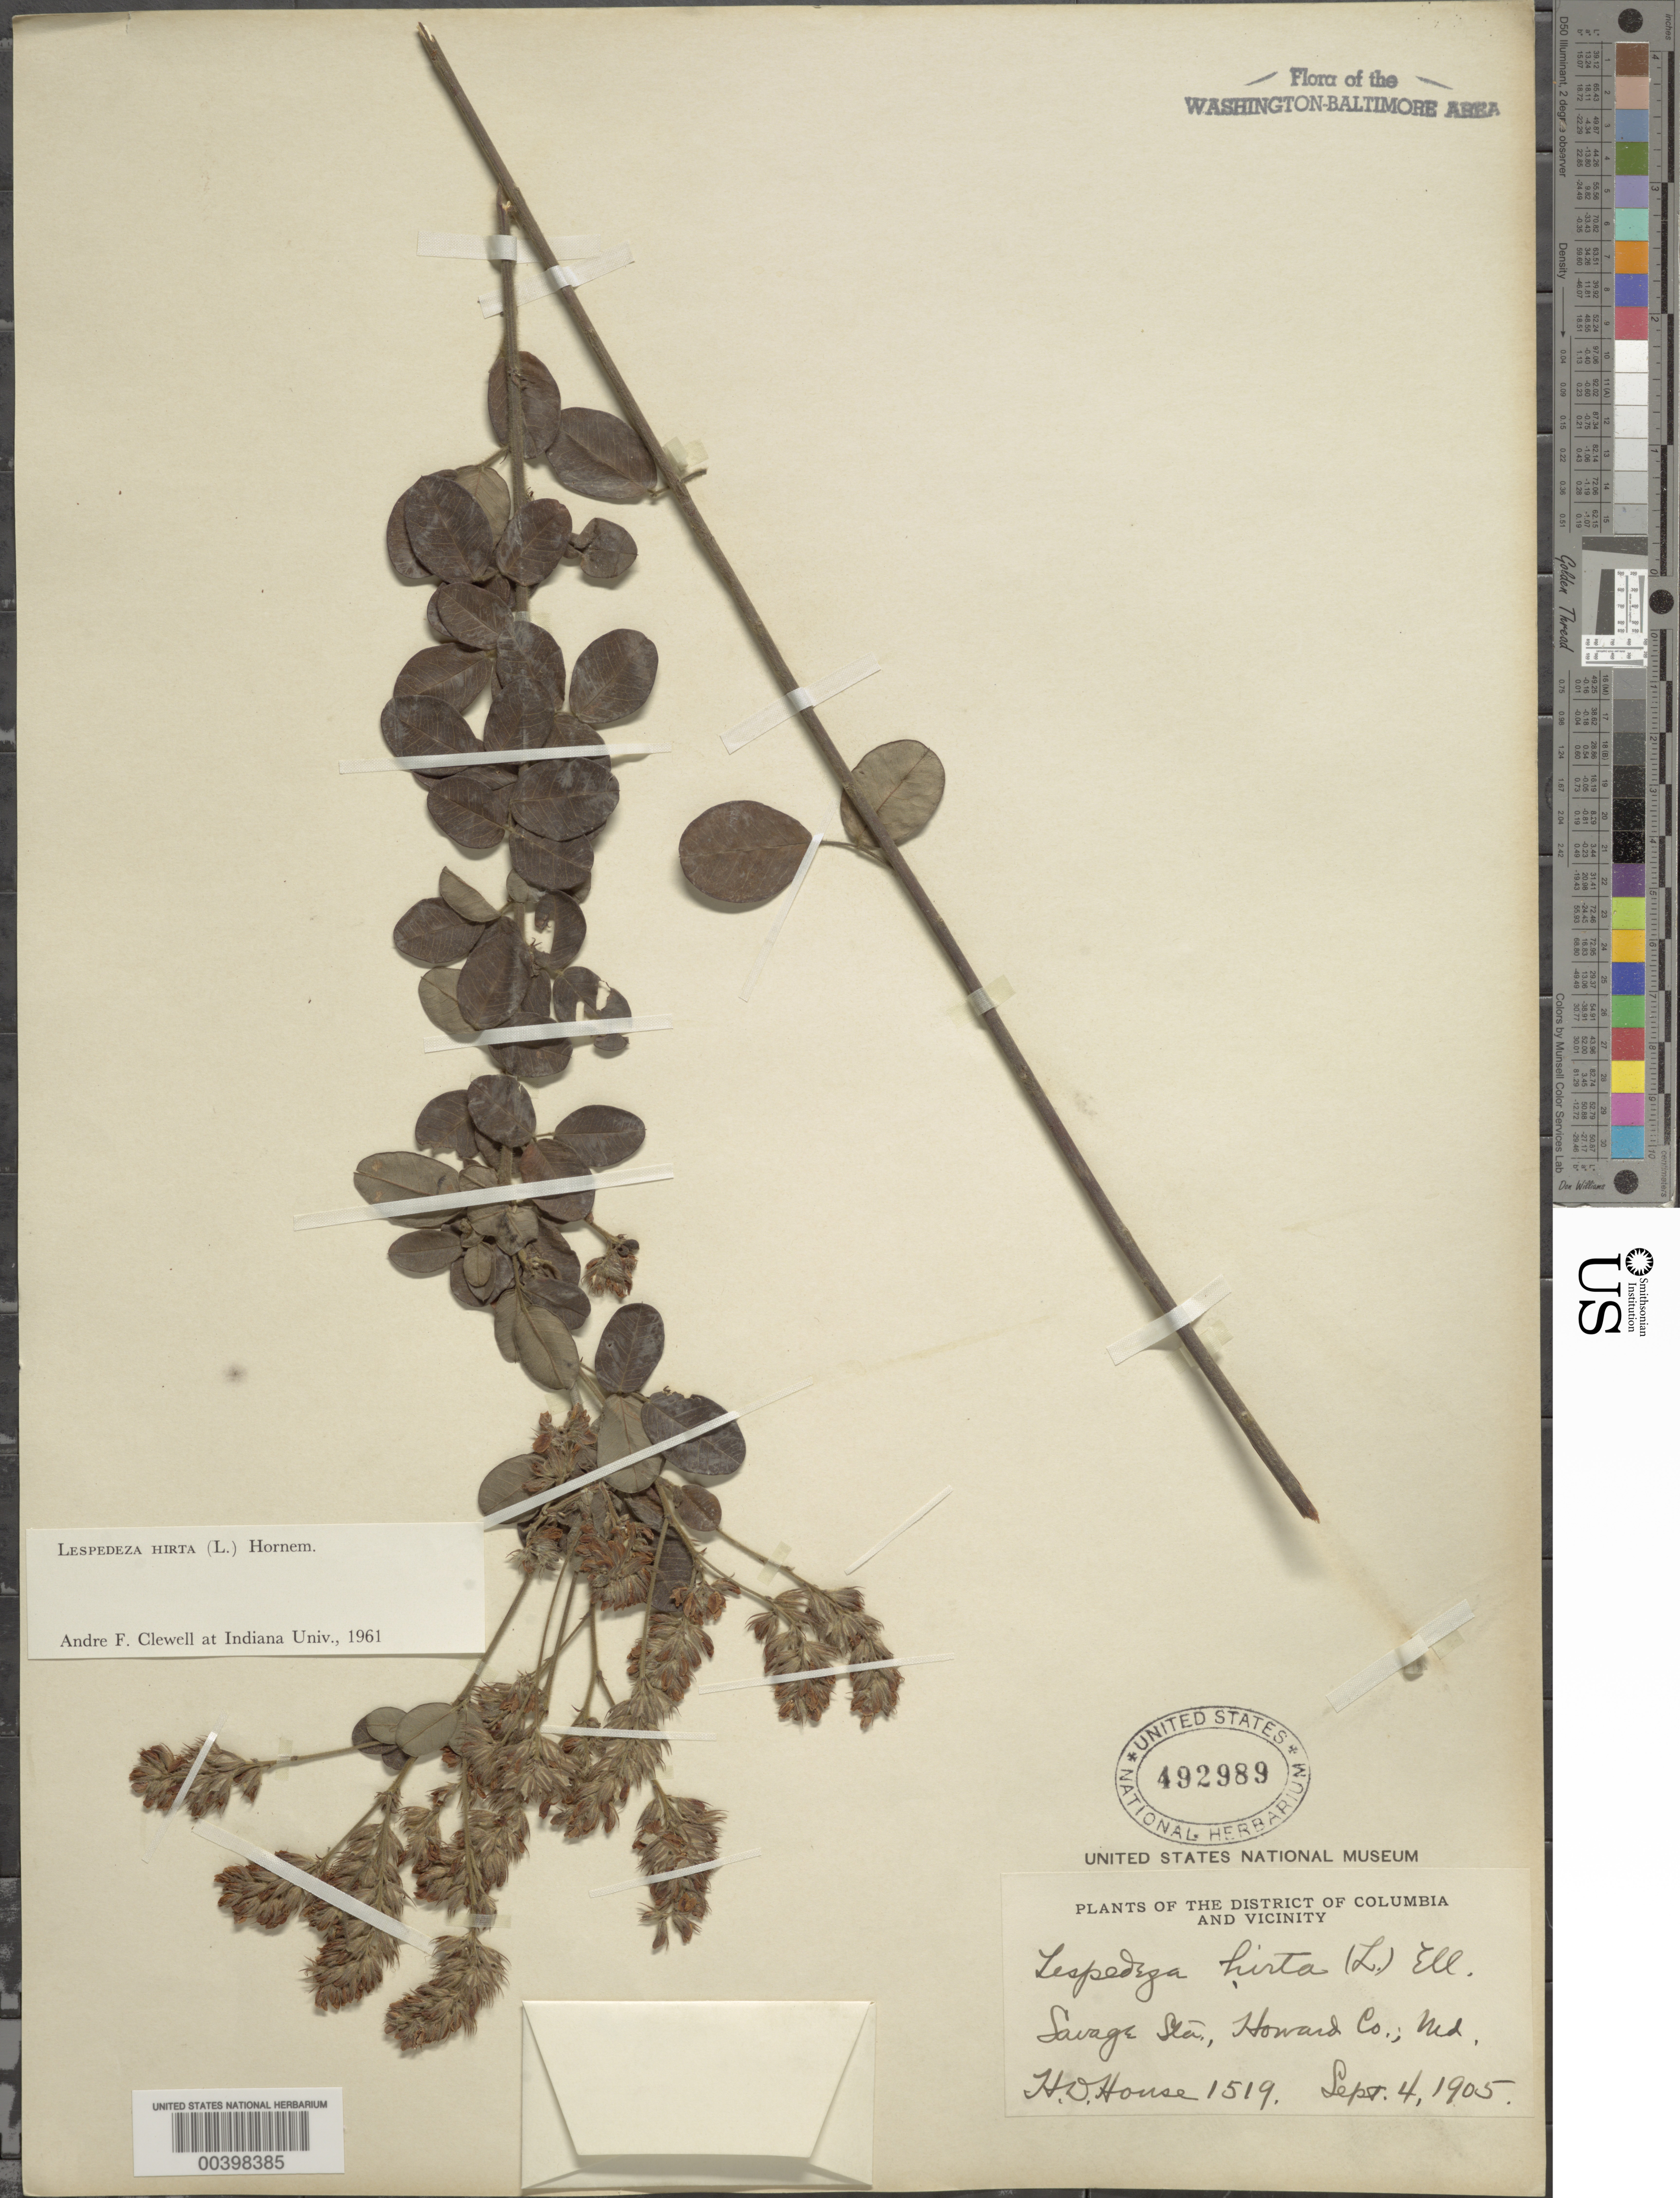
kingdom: Plantae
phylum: Tracheophyta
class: Magnoliopsida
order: Fabales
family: Fabaceae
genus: Lespedeza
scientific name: Lespedeza hirta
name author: (L.) Hornem.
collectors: H. D. House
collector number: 1519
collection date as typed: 04 Sep 1905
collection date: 1905-09-04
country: United States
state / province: Maryland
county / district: Howard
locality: Savage Station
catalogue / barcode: US 492989